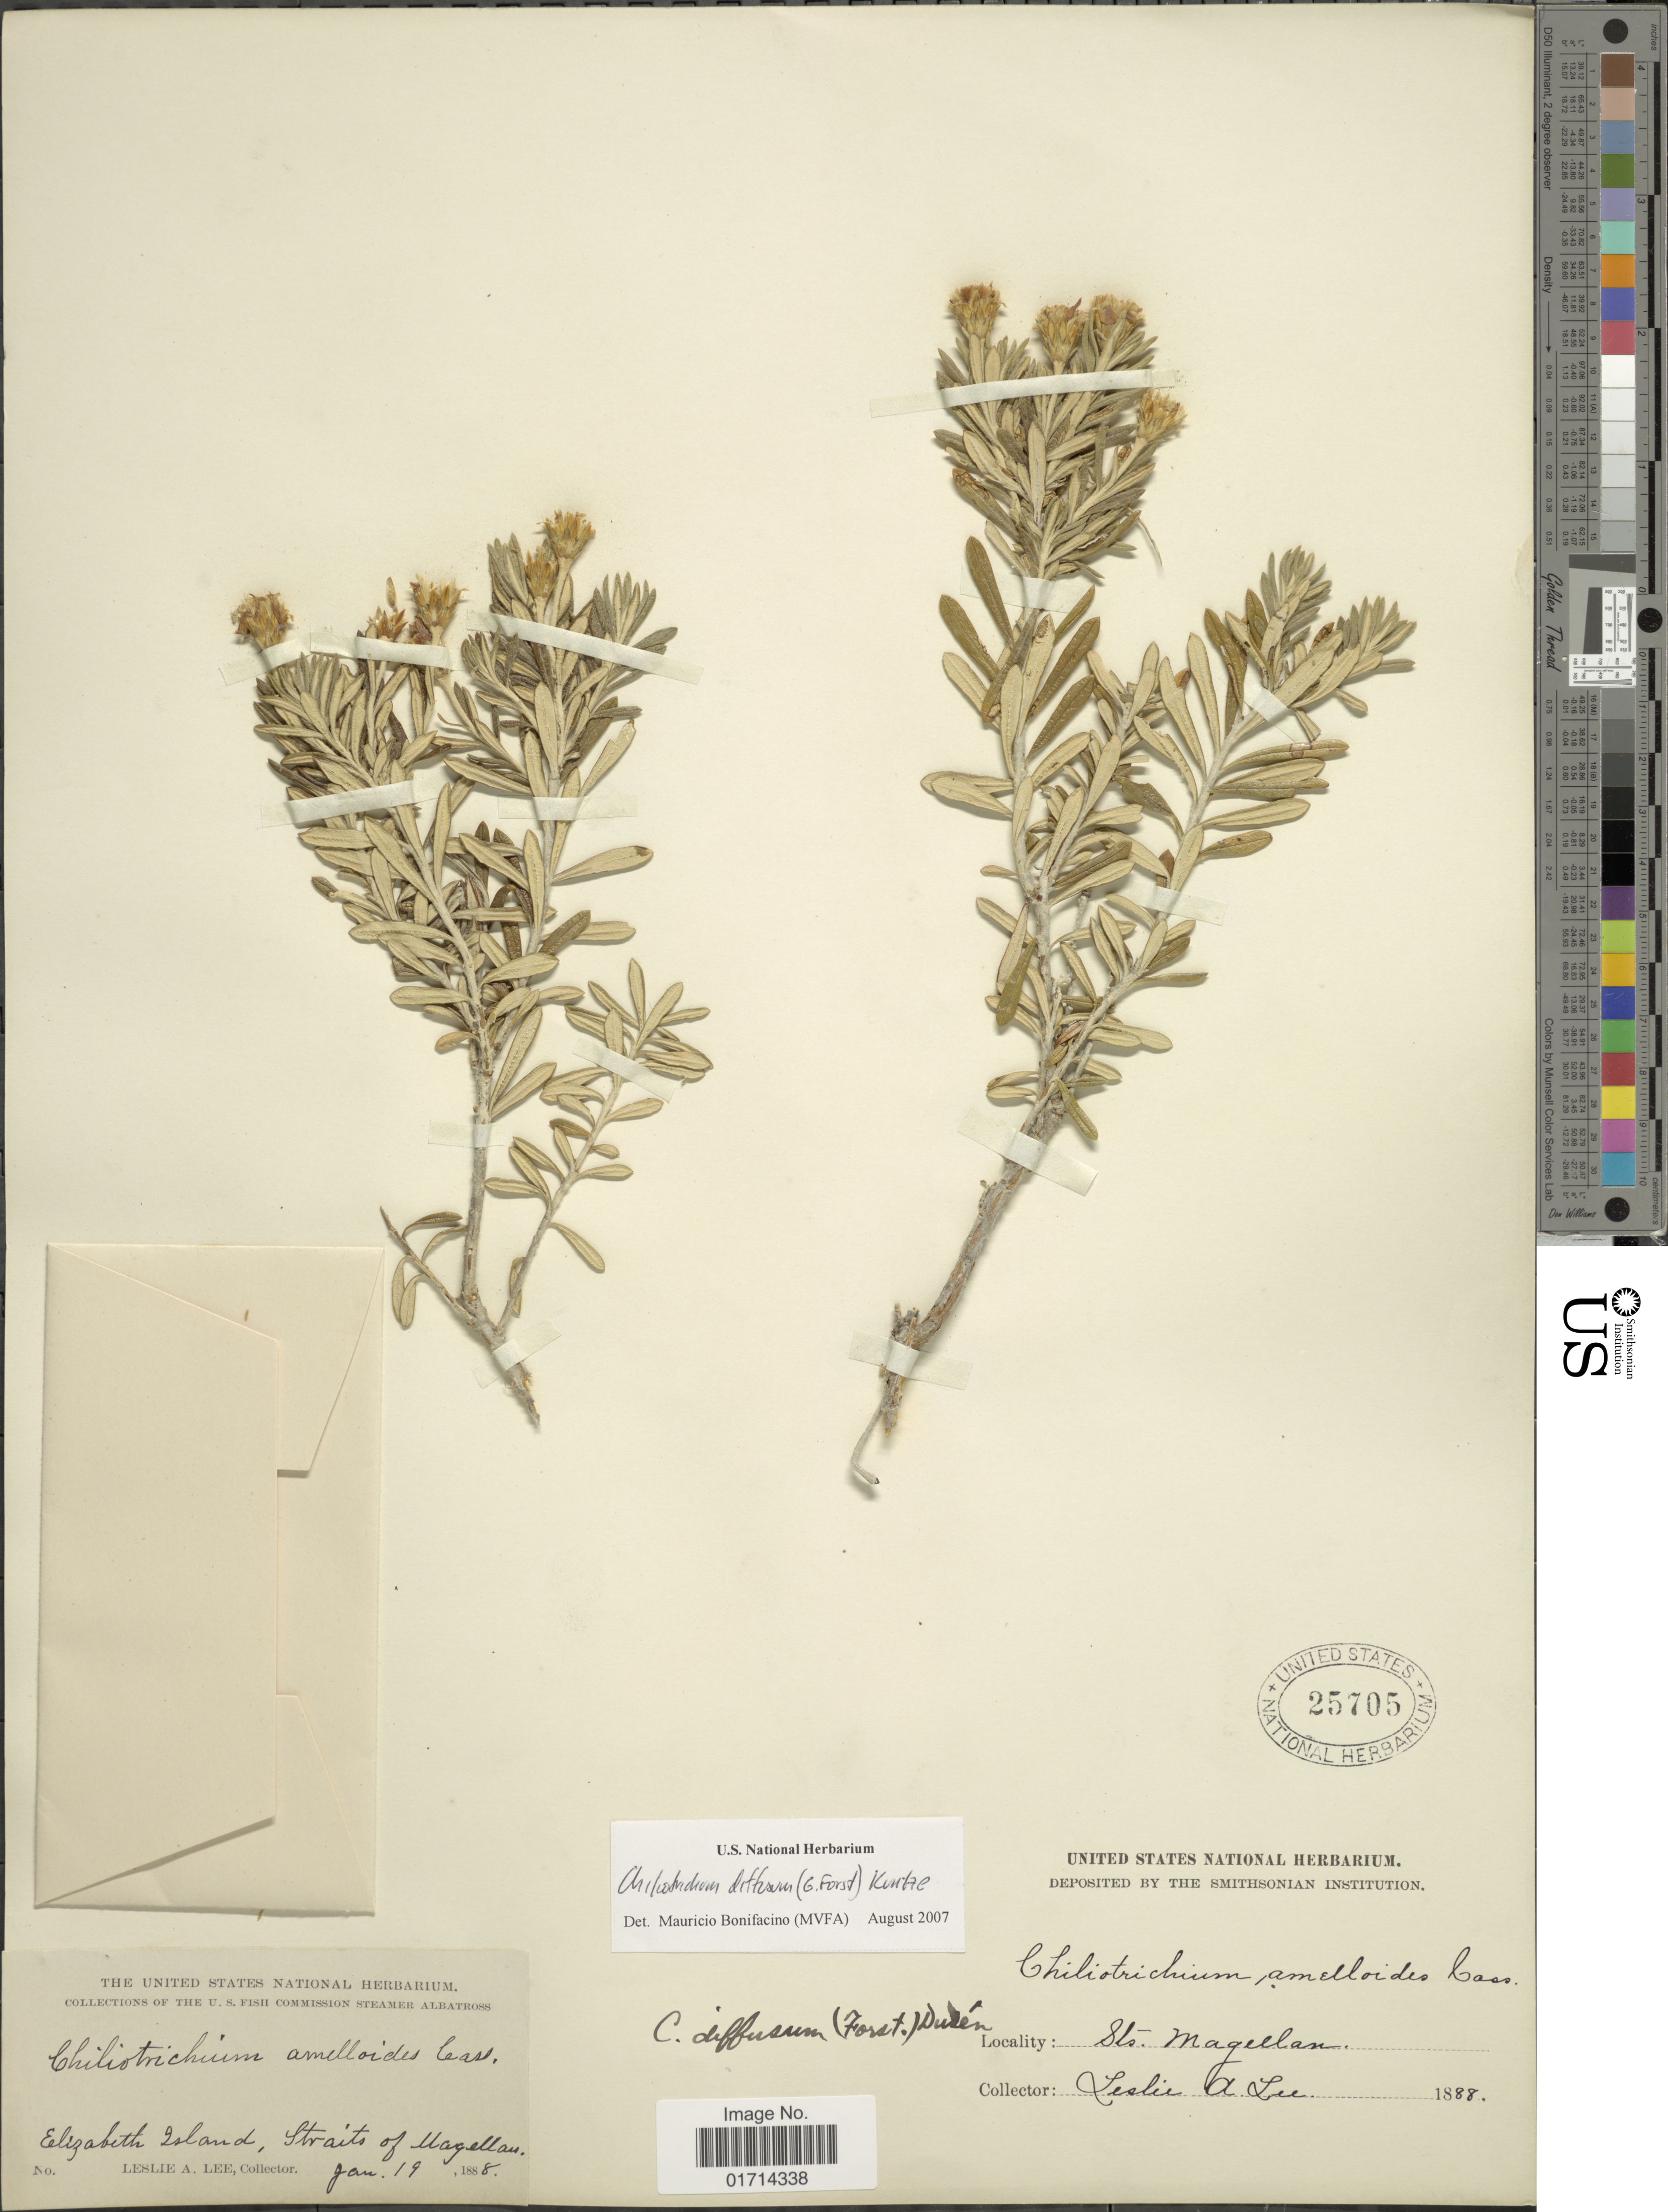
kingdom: Plantae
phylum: Tracheophyta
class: Magnoliopsida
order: Asterales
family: Asteraceae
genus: Chiliotrichum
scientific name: Chiliotrichum diffusum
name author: (G. Forst.) Kuntze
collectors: L. Lee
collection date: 1888-01-19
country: Chile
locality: Elizaneth Island, Straits of Magellan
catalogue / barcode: US 25705